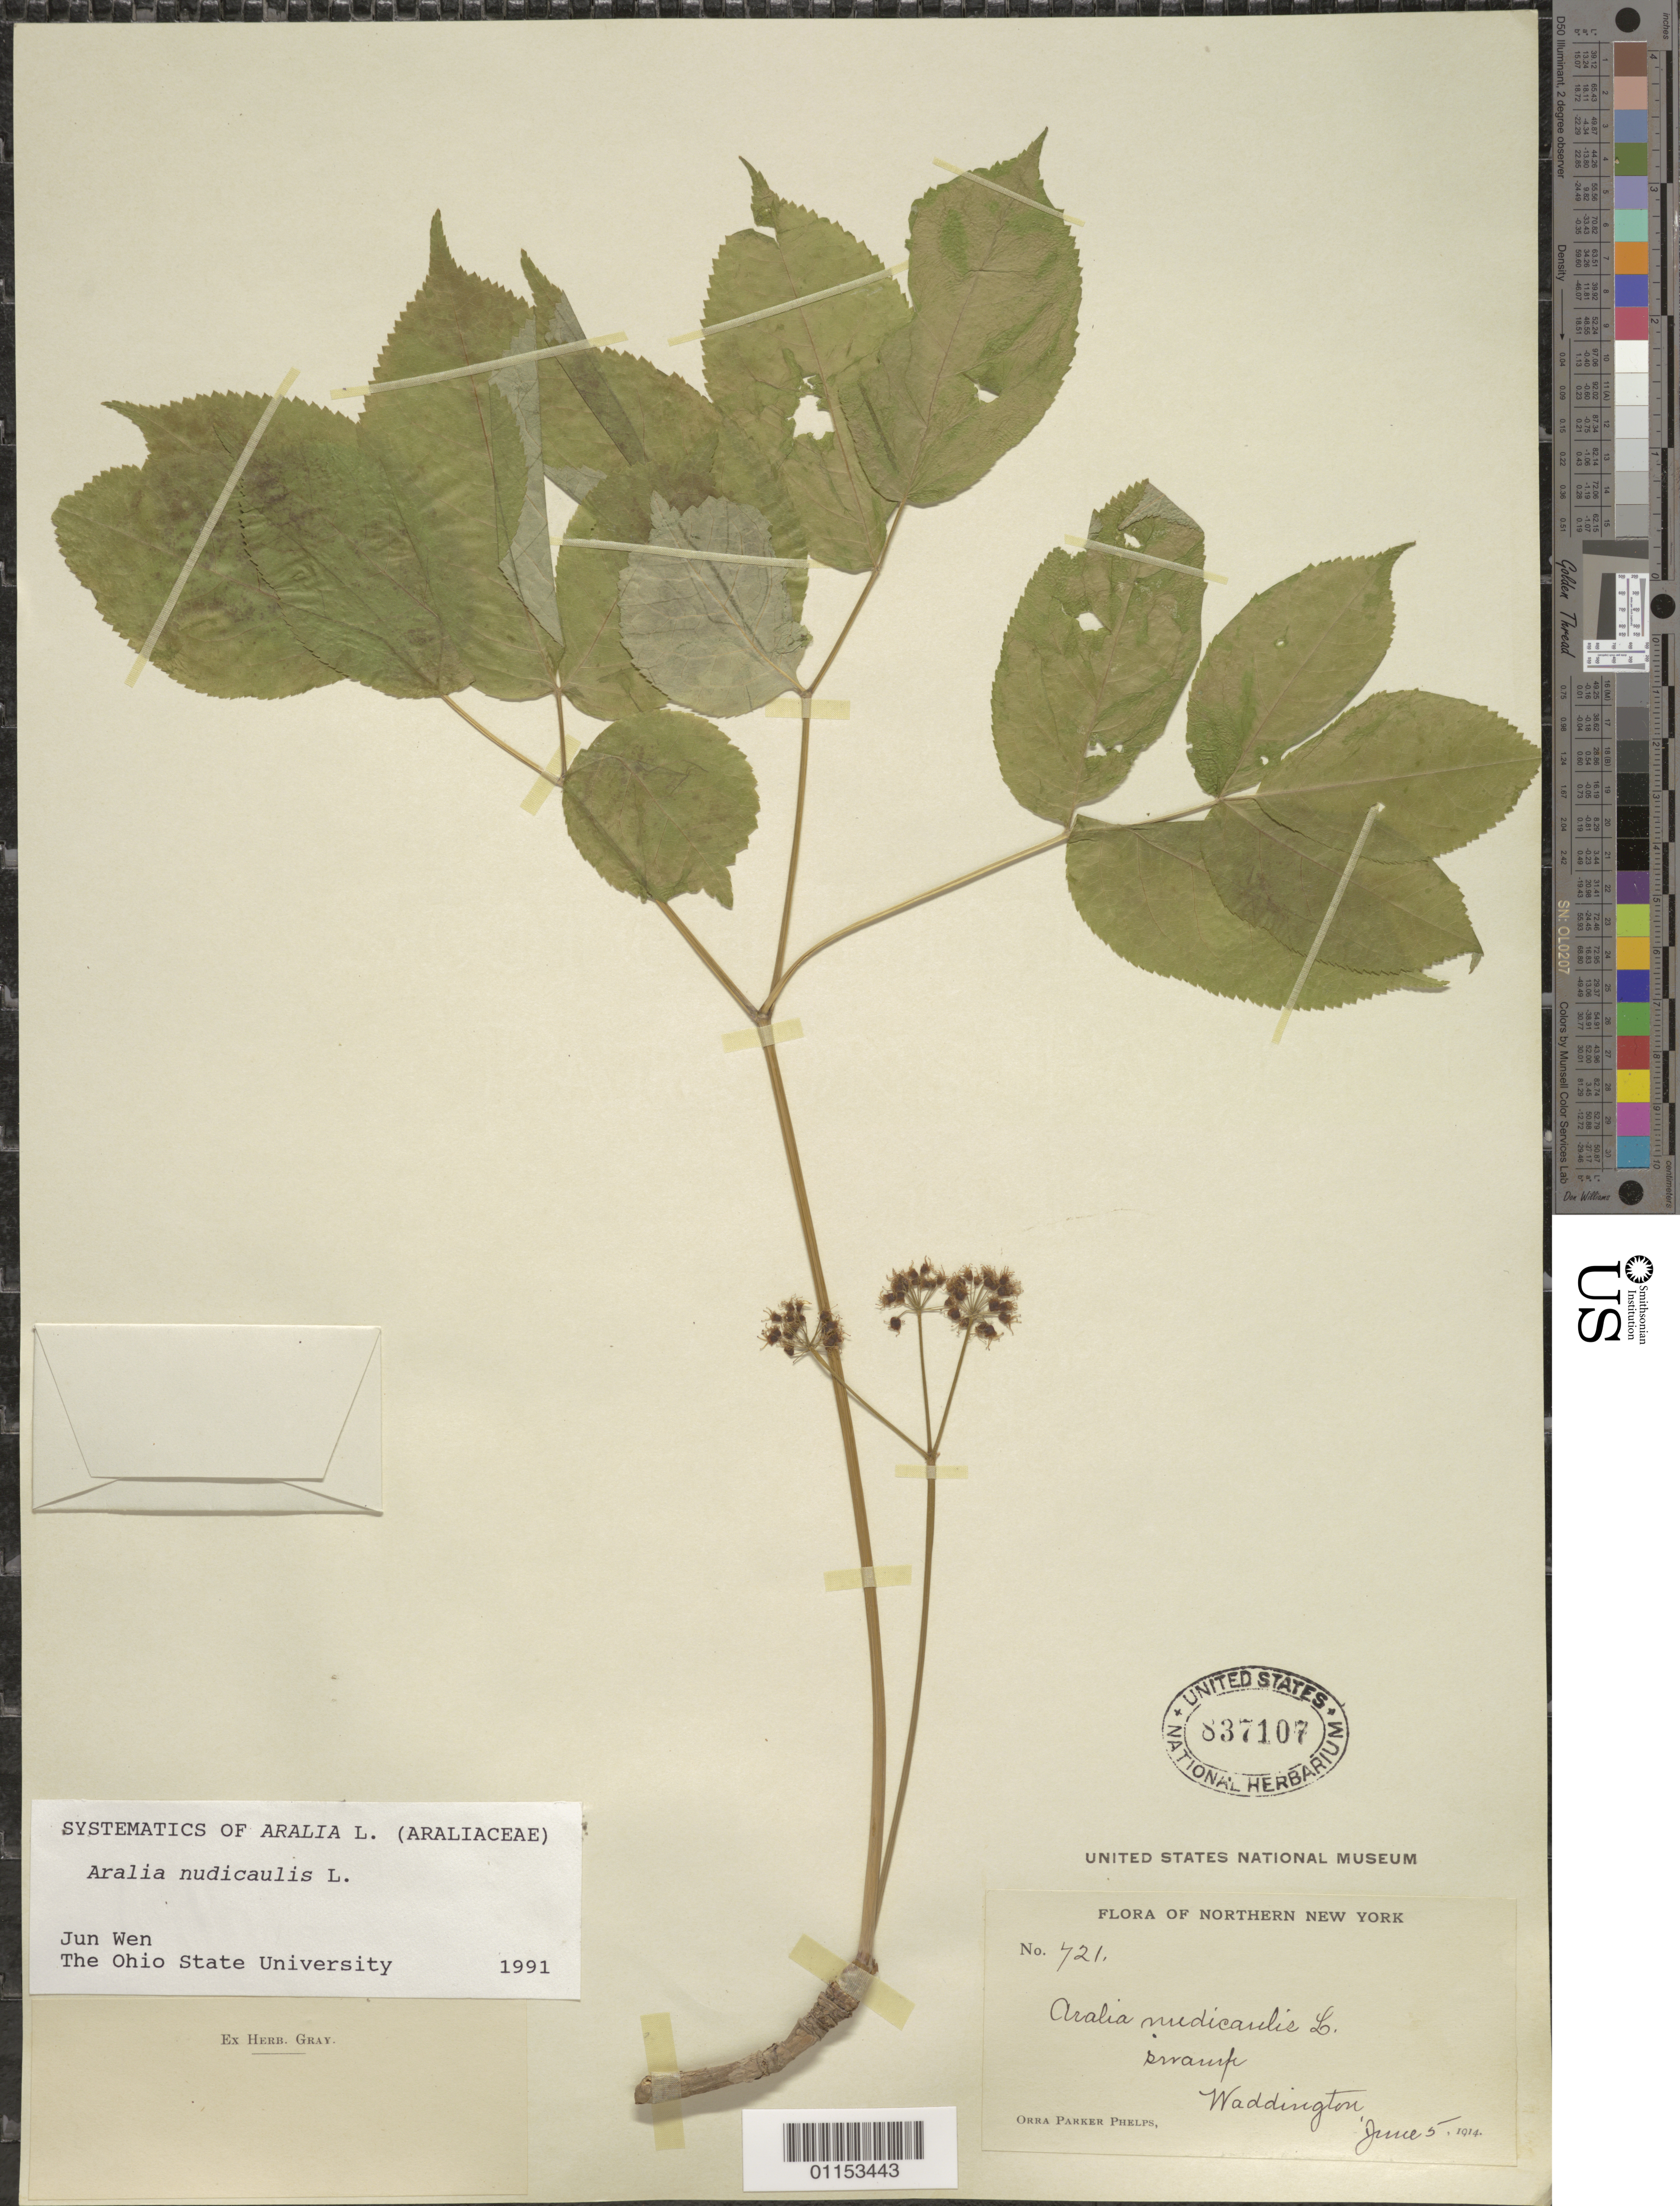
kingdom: Plantae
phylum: Tracheophyta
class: Magnoliopsida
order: Apiales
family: Araliaceae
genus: Aralia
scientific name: Aralia nudicaulis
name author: L.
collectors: O. P. Phelps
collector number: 421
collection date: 1914-06-05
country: United States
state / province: New York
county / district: St. Lawrence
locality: Waddington.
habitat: Swamp.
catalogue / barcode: US 837107